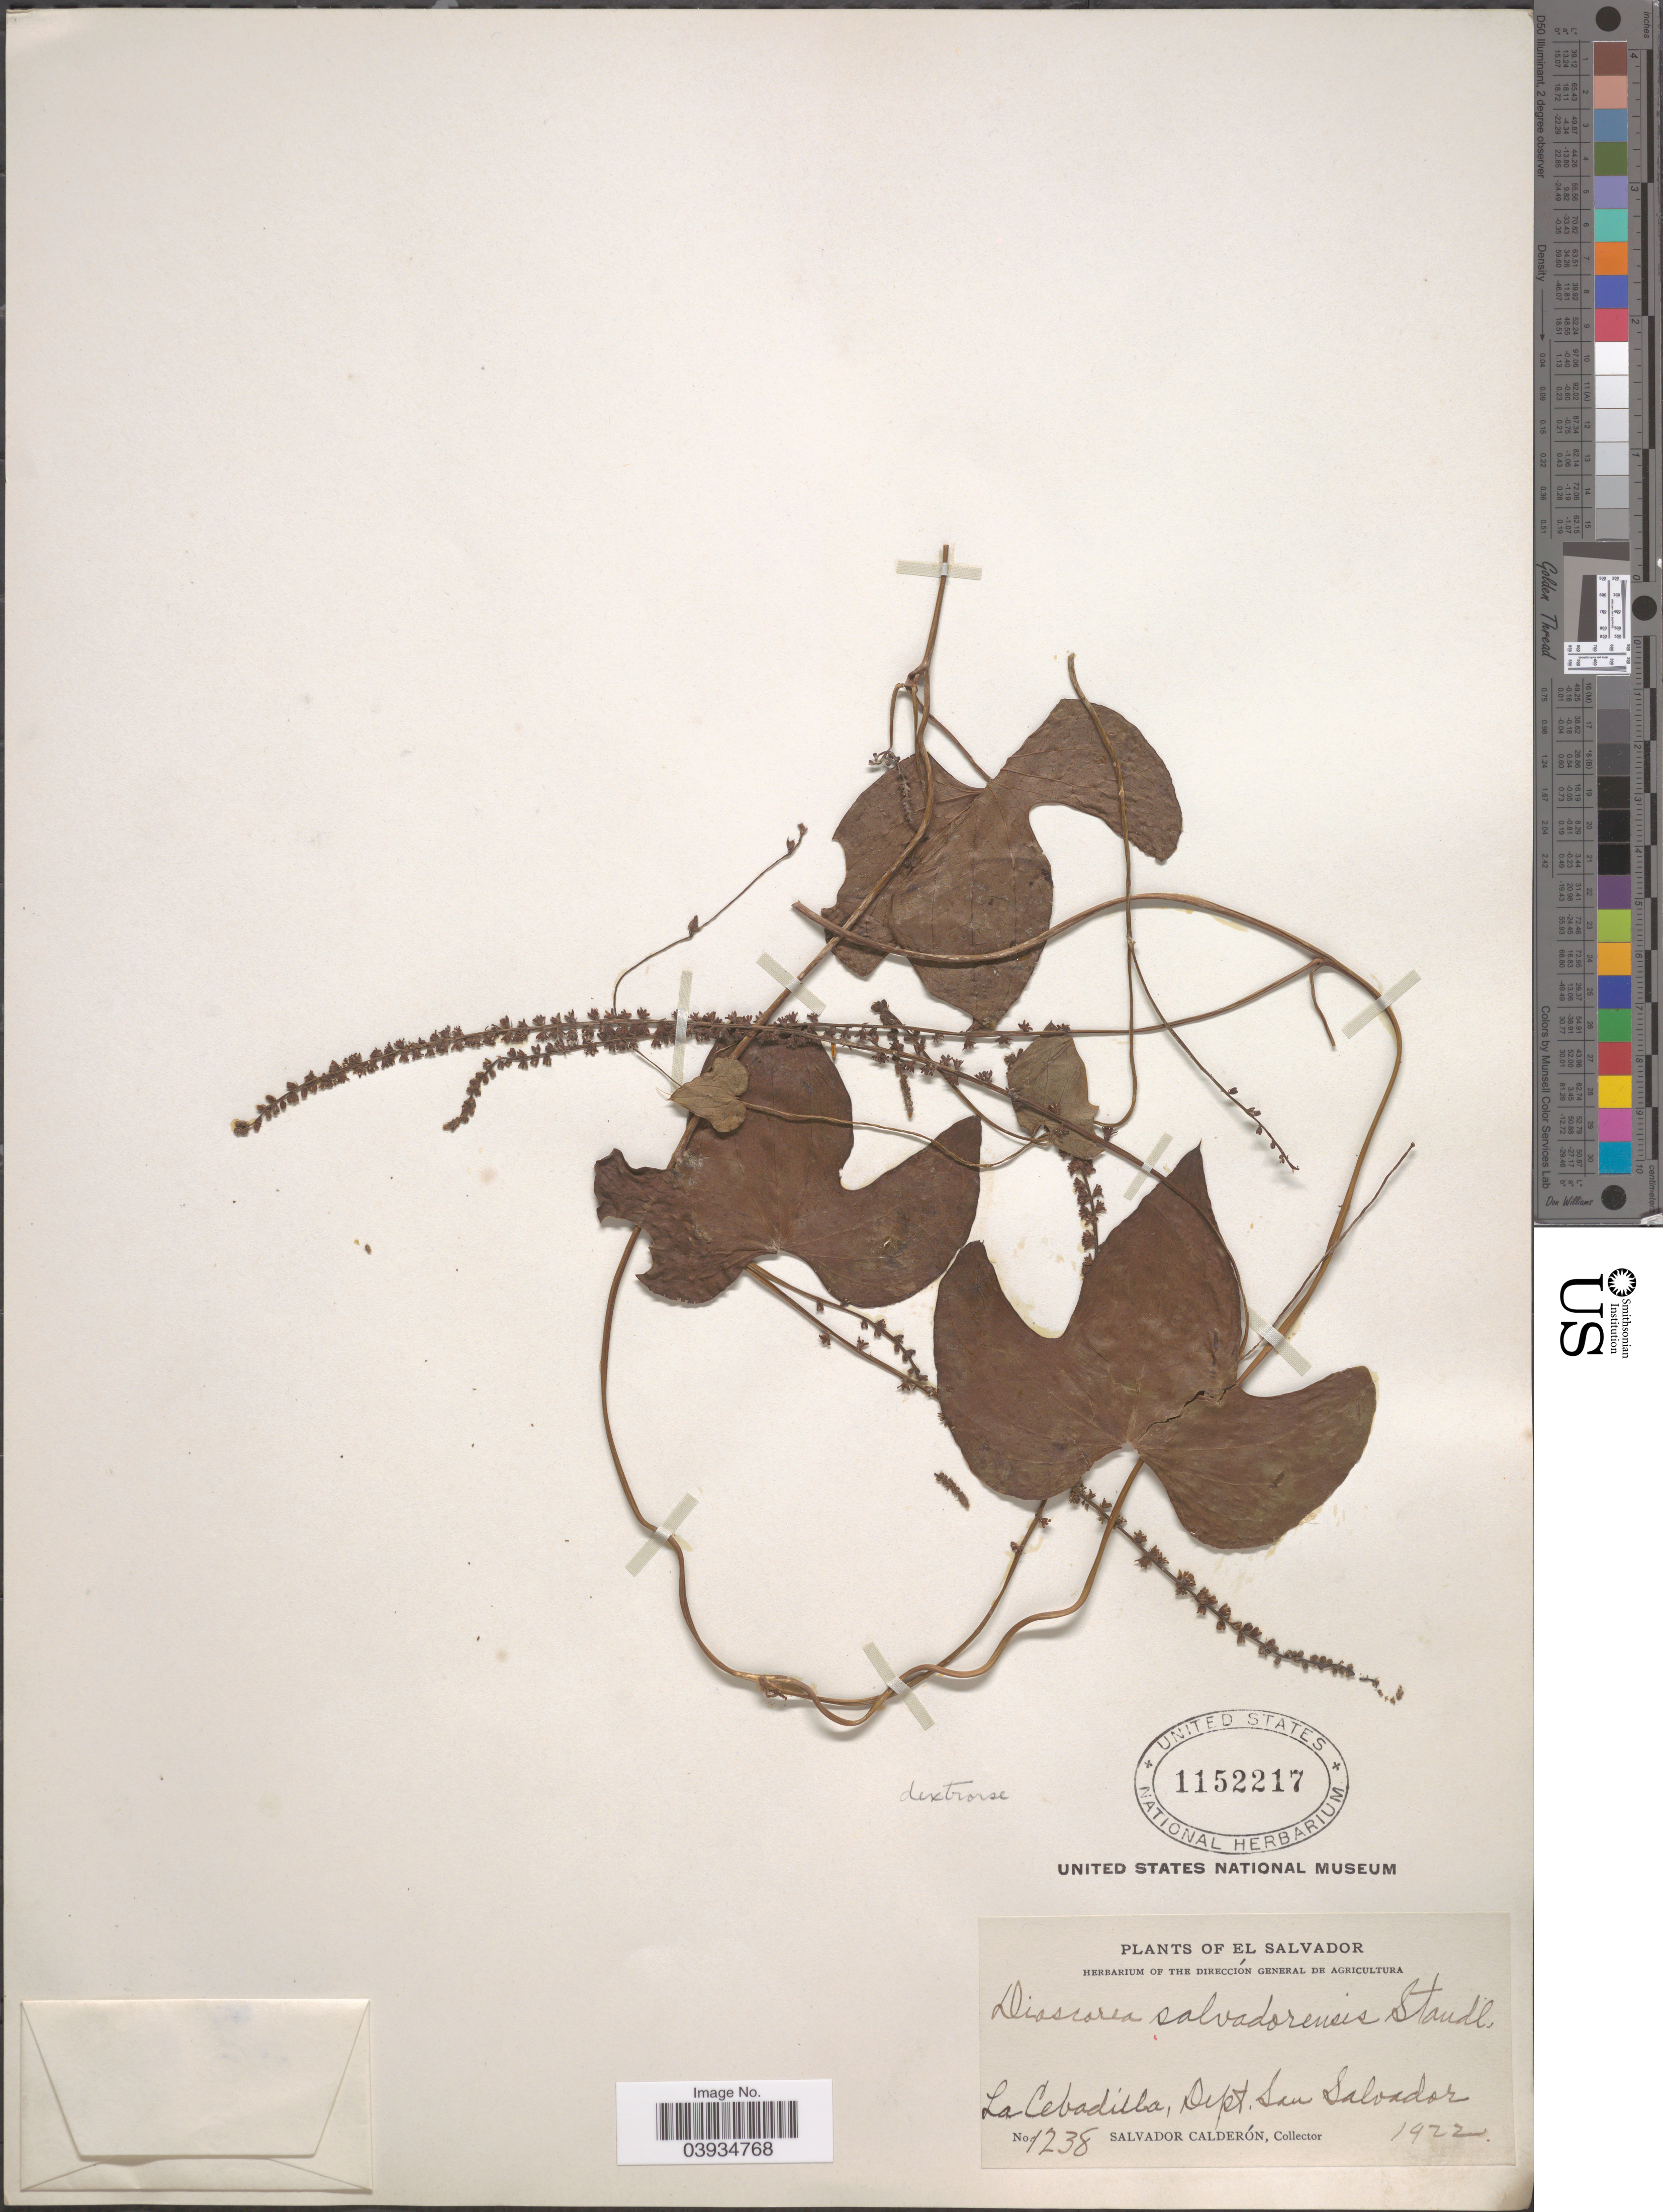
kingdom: Plantae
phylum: Tracheophyta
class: Liliopsida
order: Dioscoreales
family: Dioscoreaceae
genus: Dioscorea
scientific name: Dioscorea salvadorensis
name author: Standl.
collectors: S. Calderón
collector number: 1238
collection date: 1922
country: El Salvador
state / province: San Salvador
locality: La Cebadilla, Dept. San Salvador.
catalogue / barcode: US 1152217